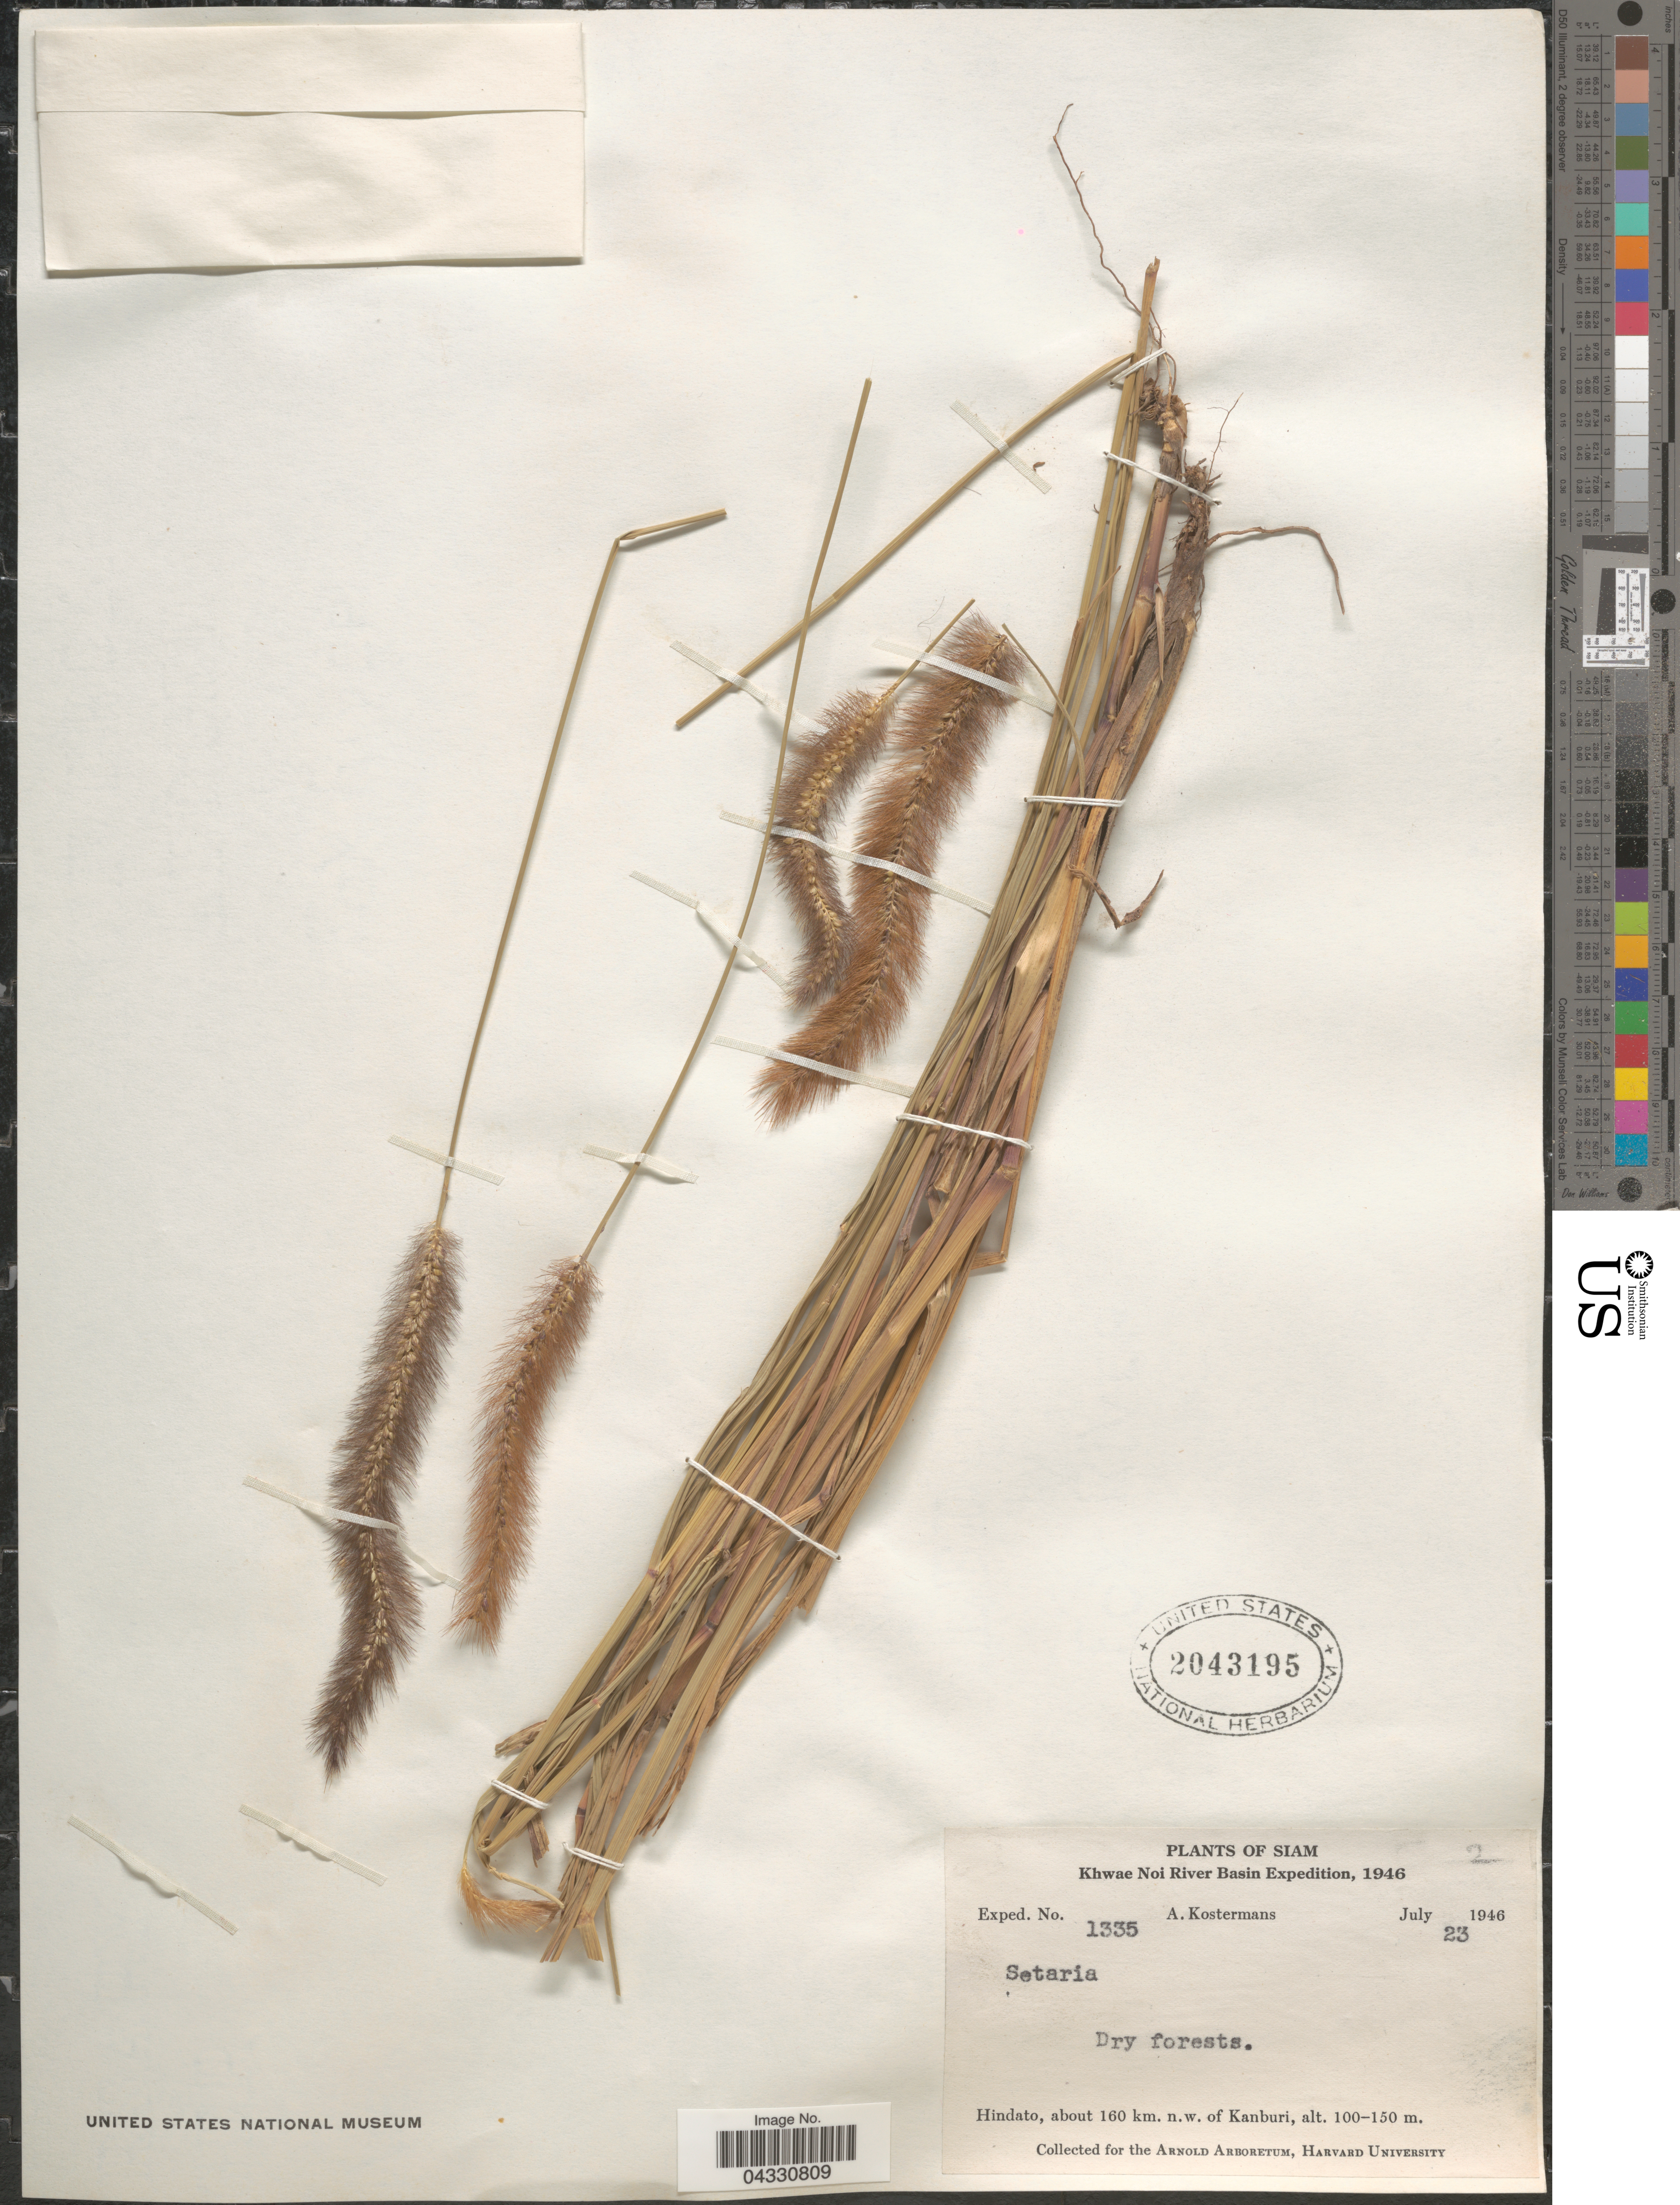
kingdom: Plantae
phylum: Tracheophyta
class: Liliopsida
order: Poales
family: Poaceae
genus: Setaria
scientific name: Setaria sp.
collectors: A. J. G. Kostermans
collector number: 1335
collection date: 1946-07-23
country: Thailand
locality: Siam. Khwae Noi River Basin Expedition, 1946. Hindato, about 160 km. n.w. of Kanburi.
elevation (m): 100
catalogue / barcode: US 2043195